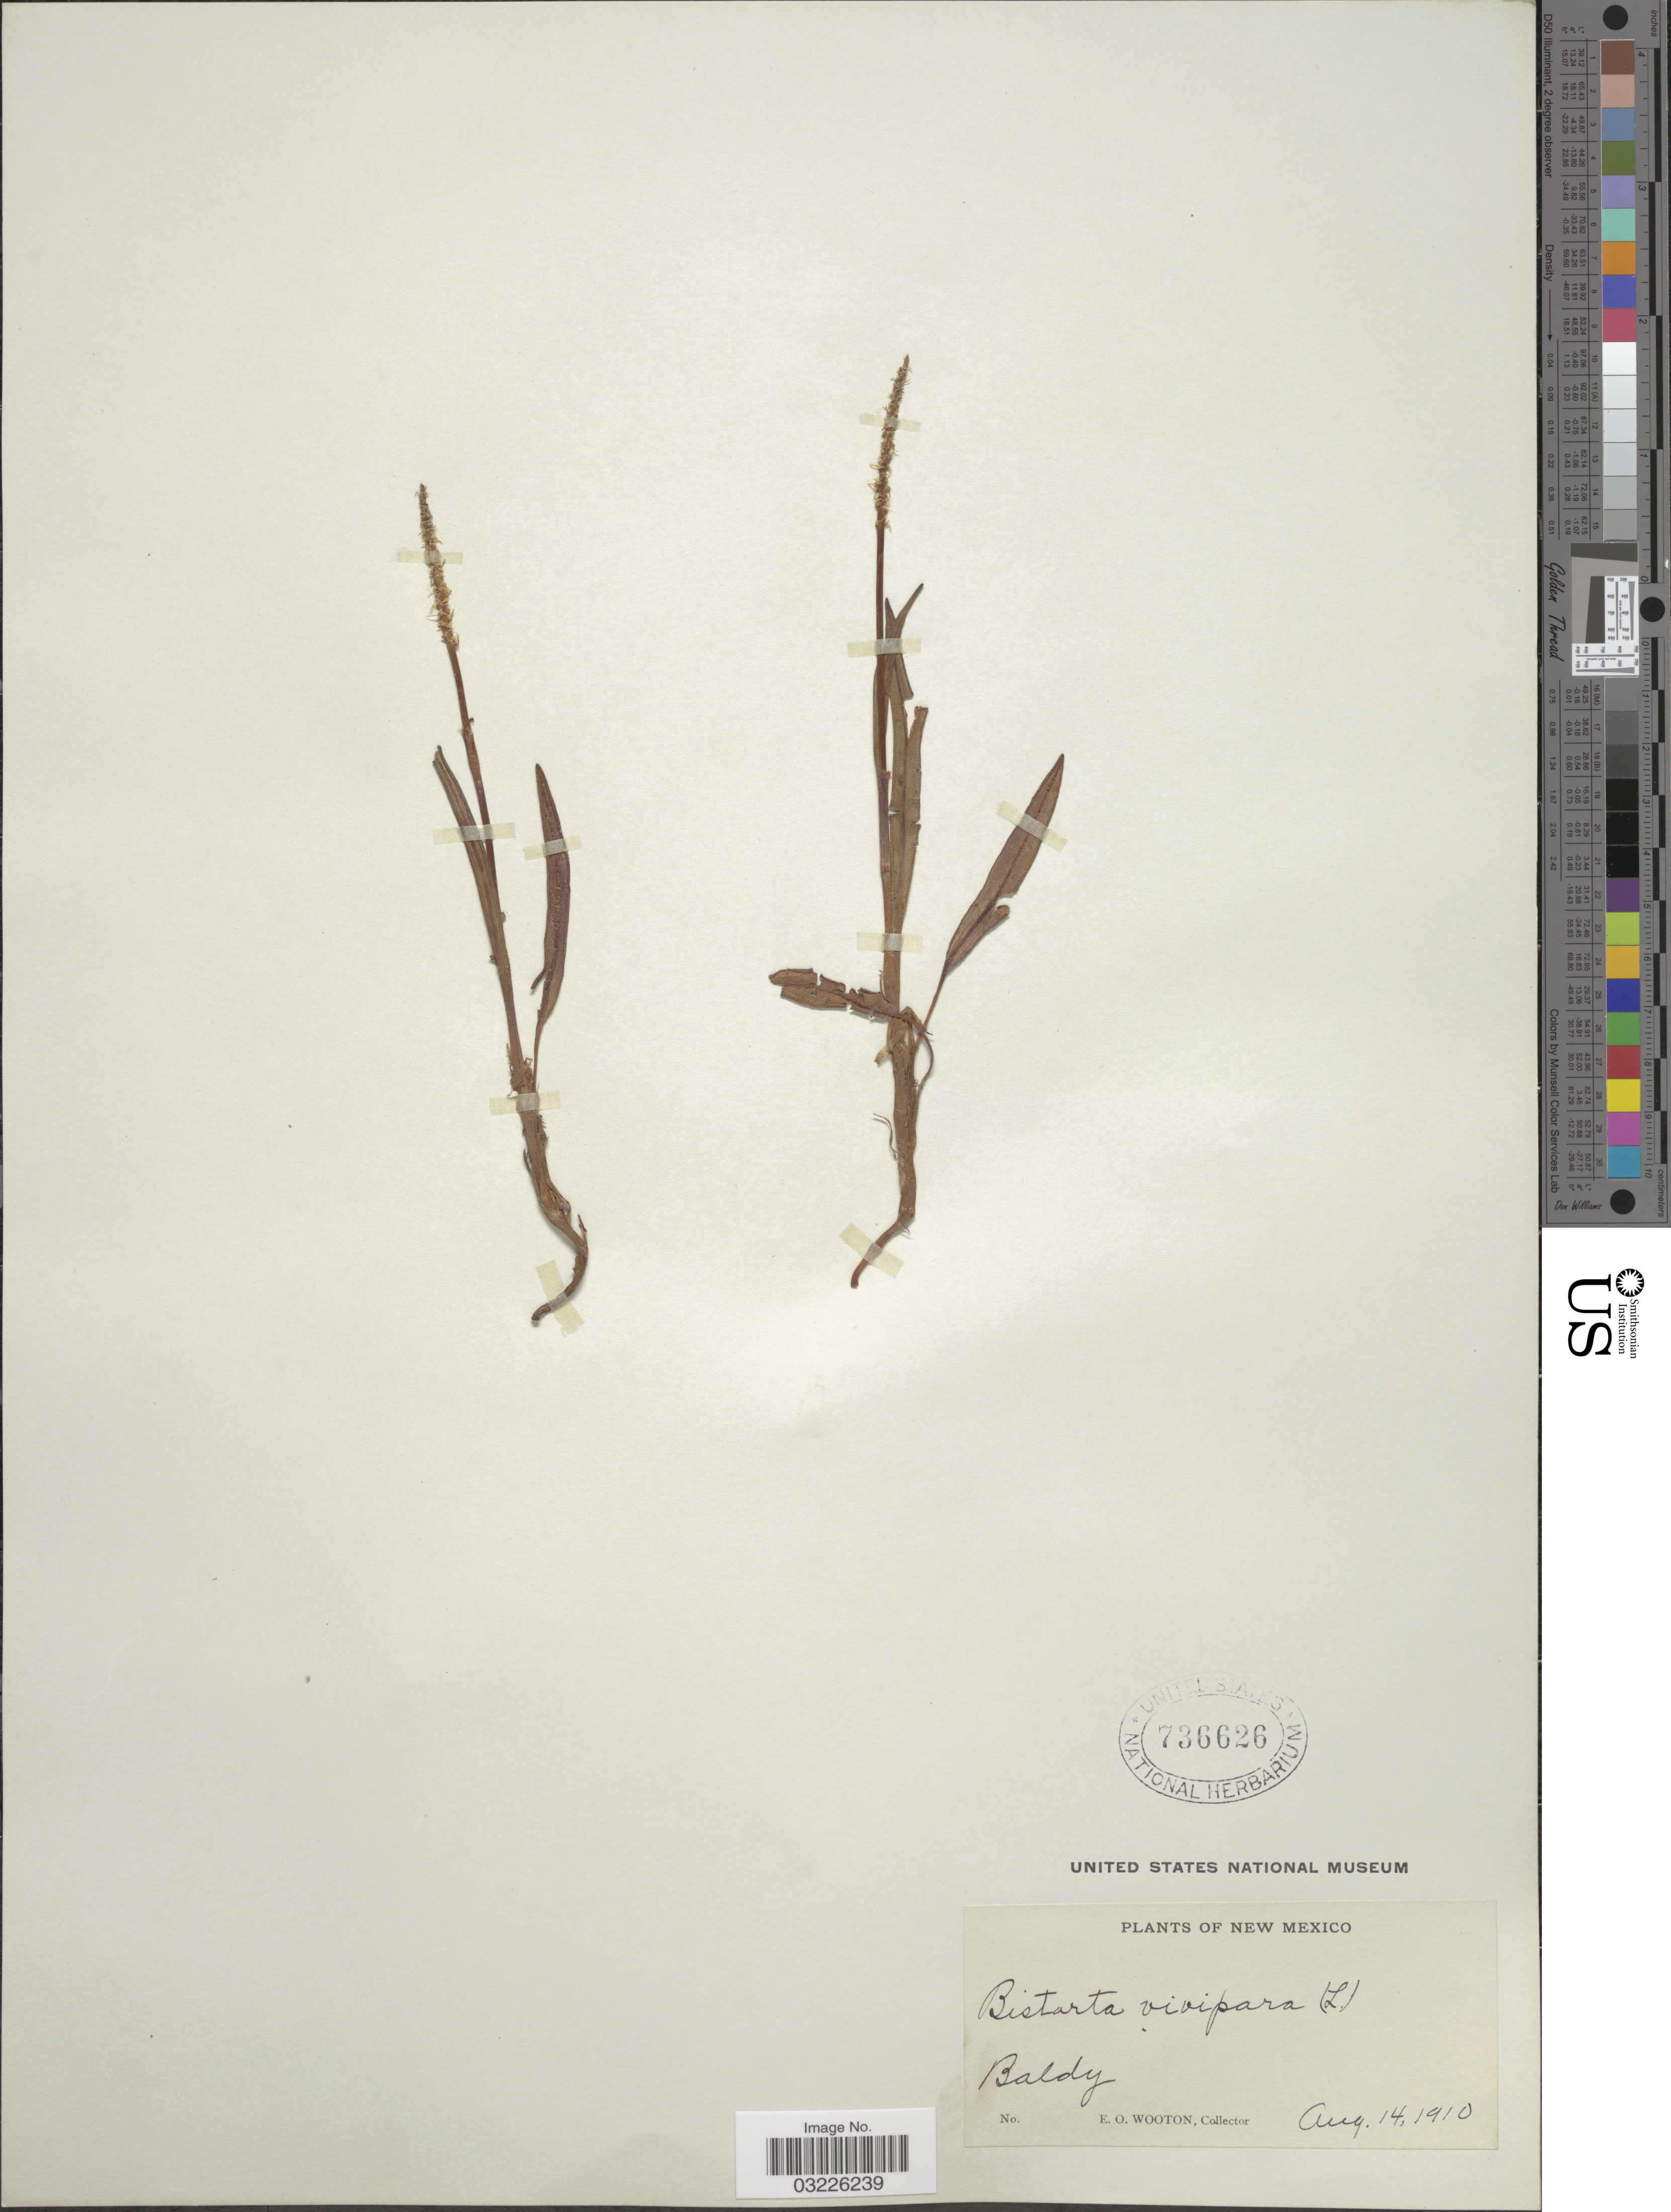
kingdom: Plantae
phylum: Tracheophyta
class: Magnoliopsida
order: Caryophyllales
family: Polygonaceae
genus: Bistorta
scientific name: Bistorta vivipara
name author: (L.) Delarbre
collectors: E. O. Wooton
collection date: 1910-08-14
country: United States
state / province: New Mexico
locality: Baldy.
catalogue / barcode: US 736626